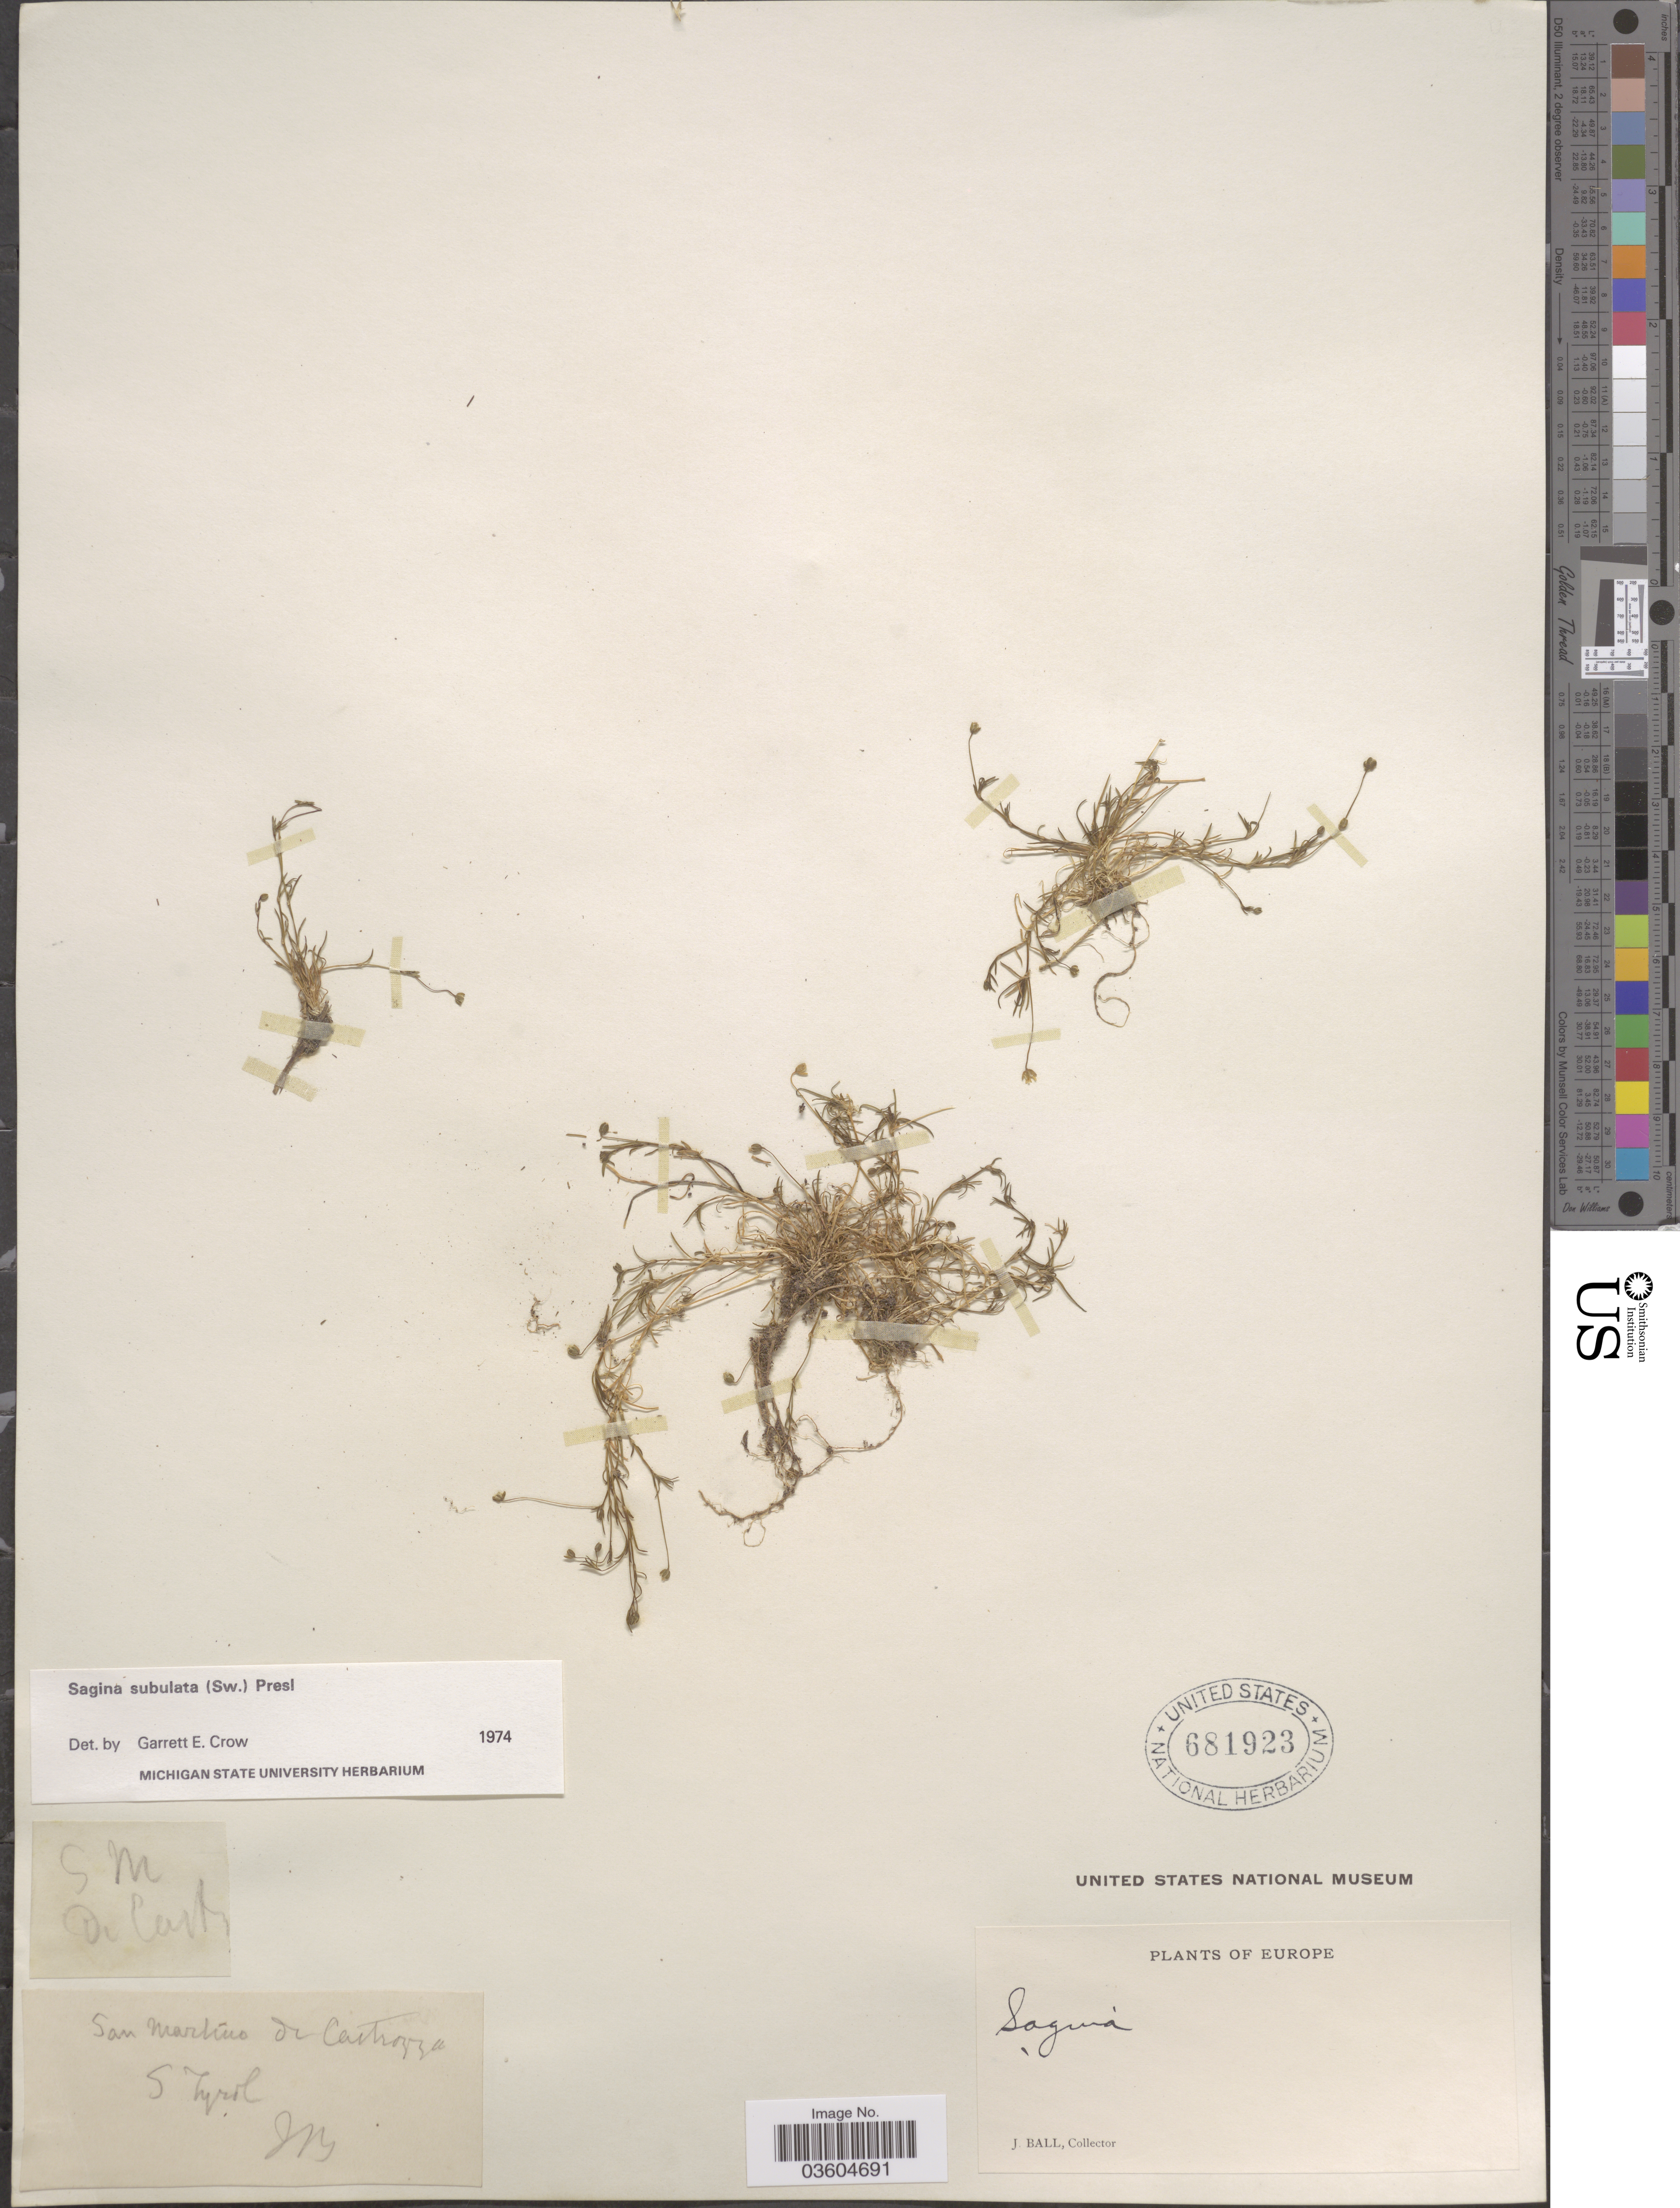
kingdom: Plantae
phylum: Tracheophyta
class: Magnoliopsida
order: Caryophyllales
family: Caryophyllaceae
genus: Sagina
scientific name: Sagina subulata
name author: (Sw.) C. Presl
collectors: J. Ball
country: Italy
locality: San Martino di Cartrozza. S Tyrol.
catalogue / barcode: US 681923